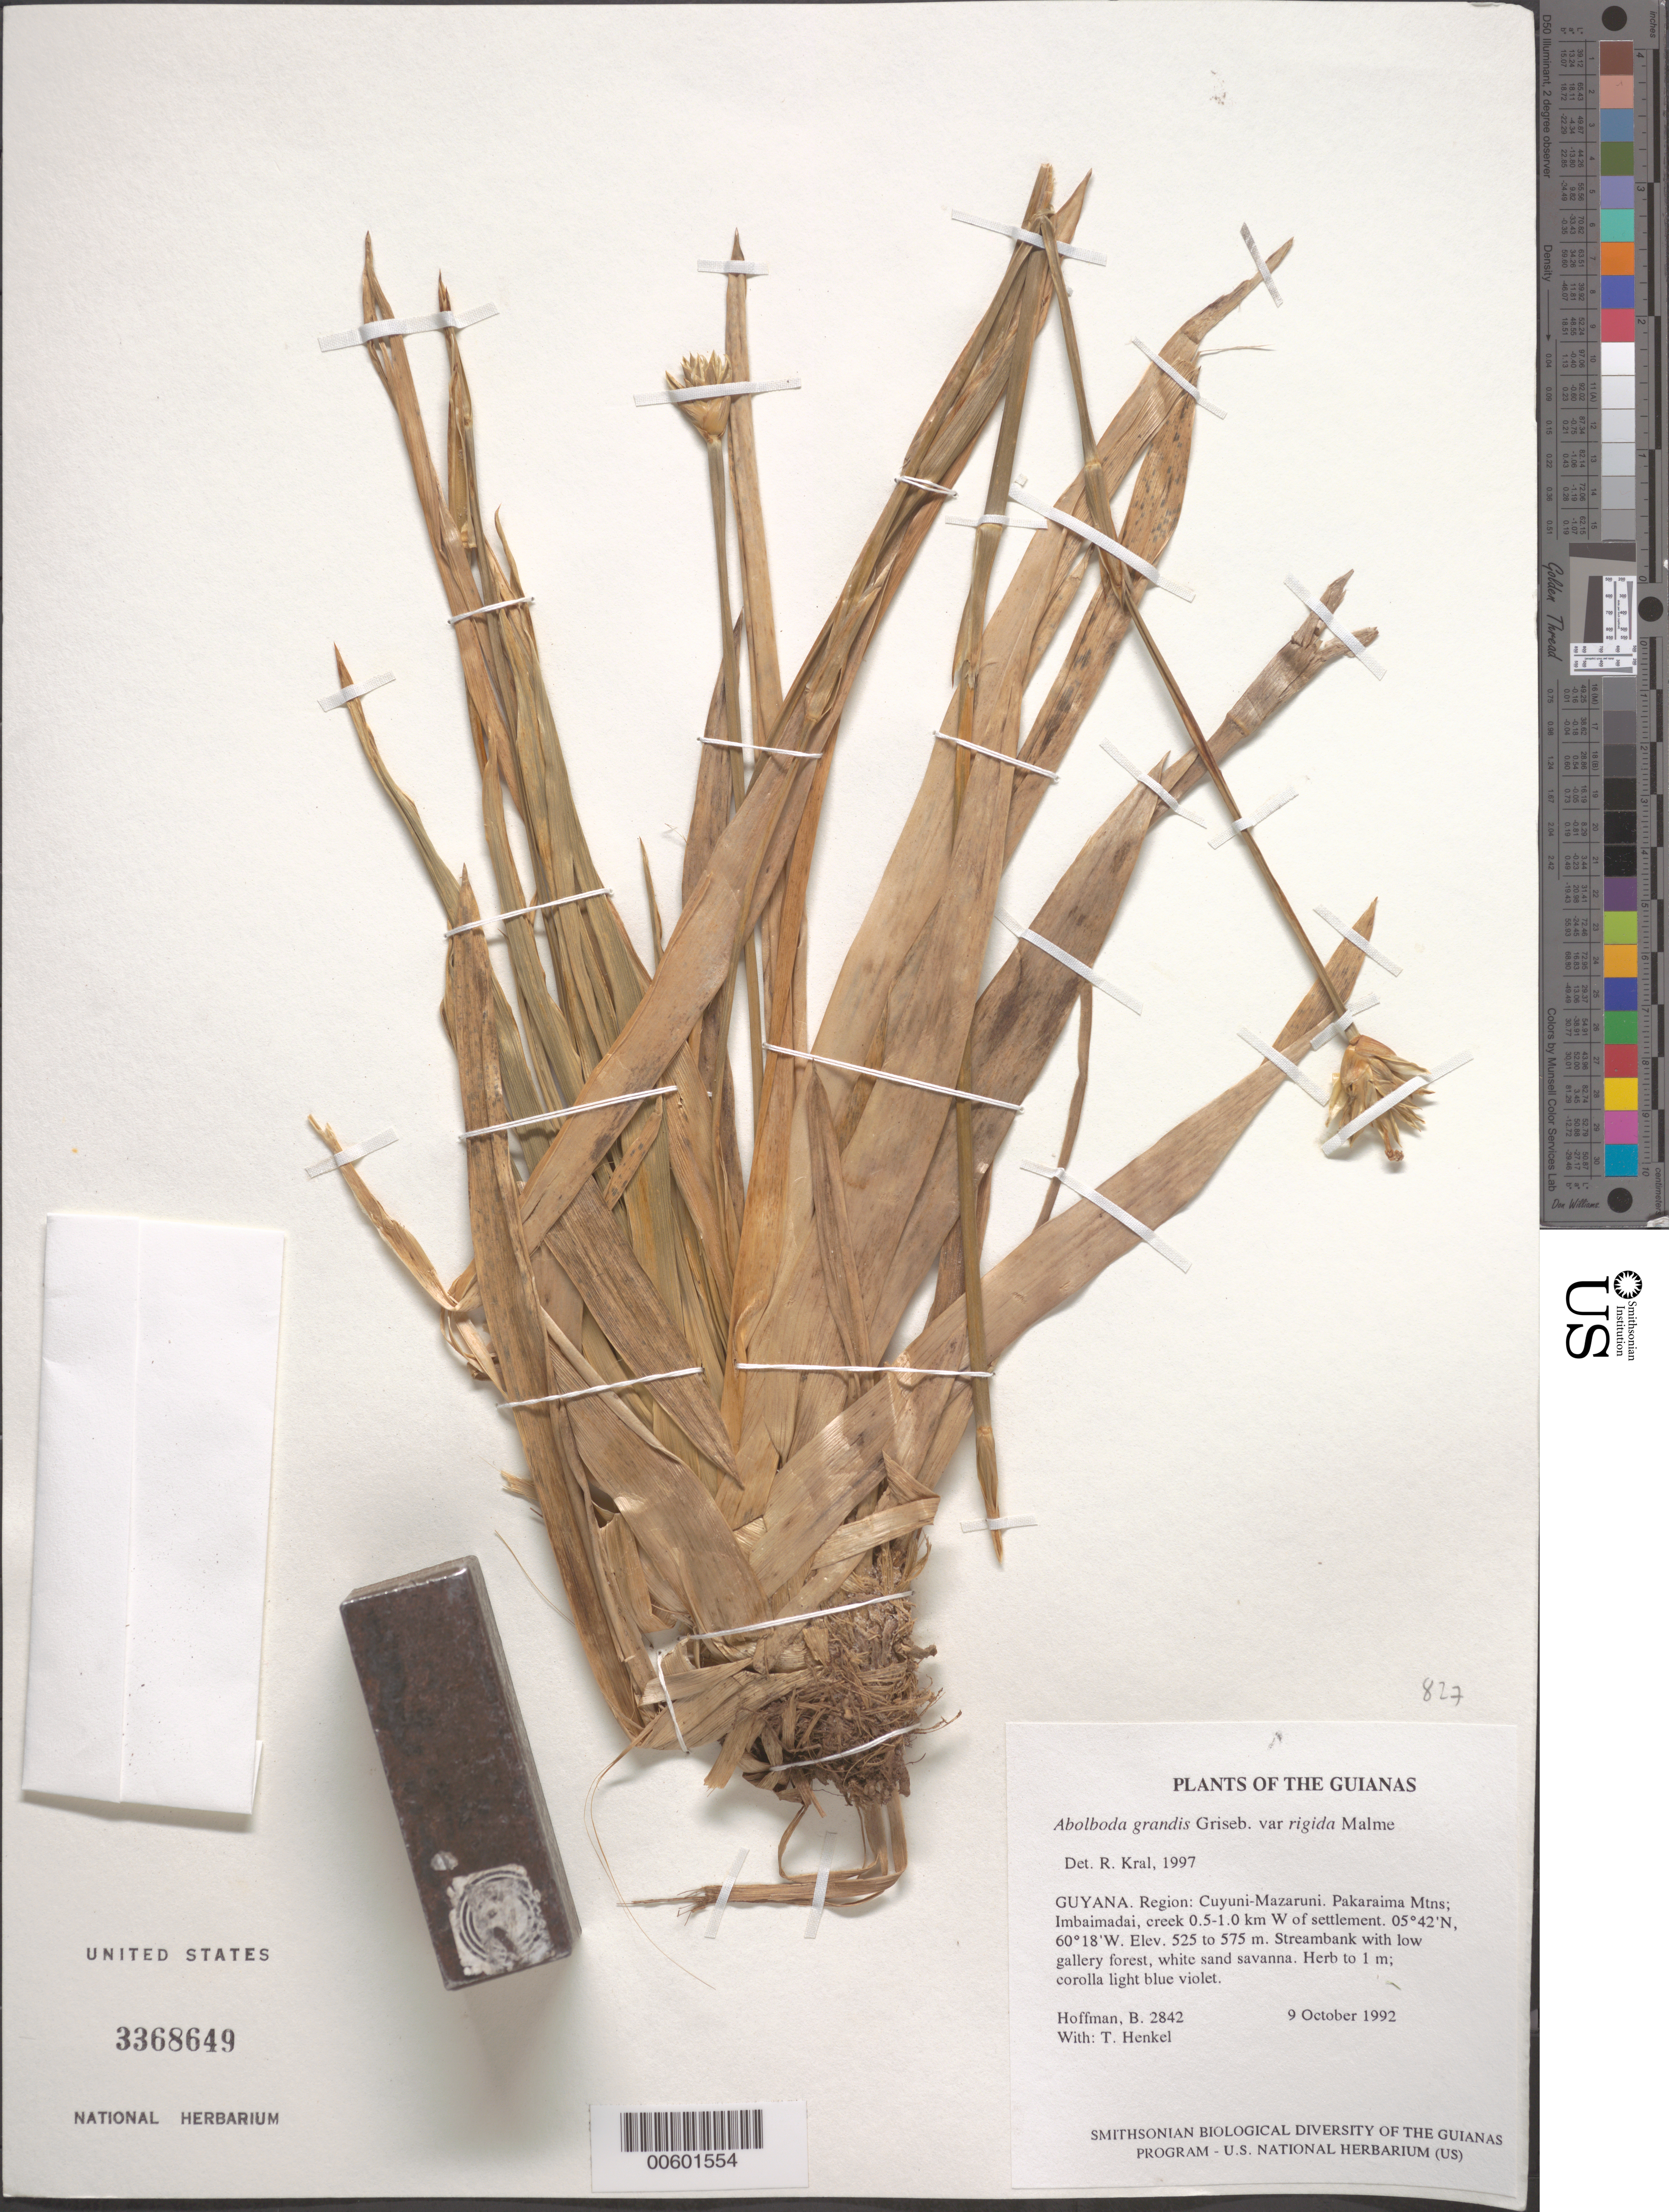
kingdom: Plantae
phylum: Tracheophyta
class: Liliopsida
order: Poales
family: Xyridaceae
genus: Abolboda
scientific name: Abolboda grandis var. rigida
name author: Malme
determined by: Kral, Robert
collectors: B. Hoffman & T. Henkel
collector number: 2842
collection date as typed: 9 October 1992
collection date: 1992-10-09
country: Guyana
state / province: Cuyuni-Mazaruni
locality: Pakaraima Mountains; creek 0.5-1.0 km W of Imbaimadai settlement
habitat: Streambank with low gallery forest, white sand savanna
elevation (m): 525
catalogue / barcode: US 3368649